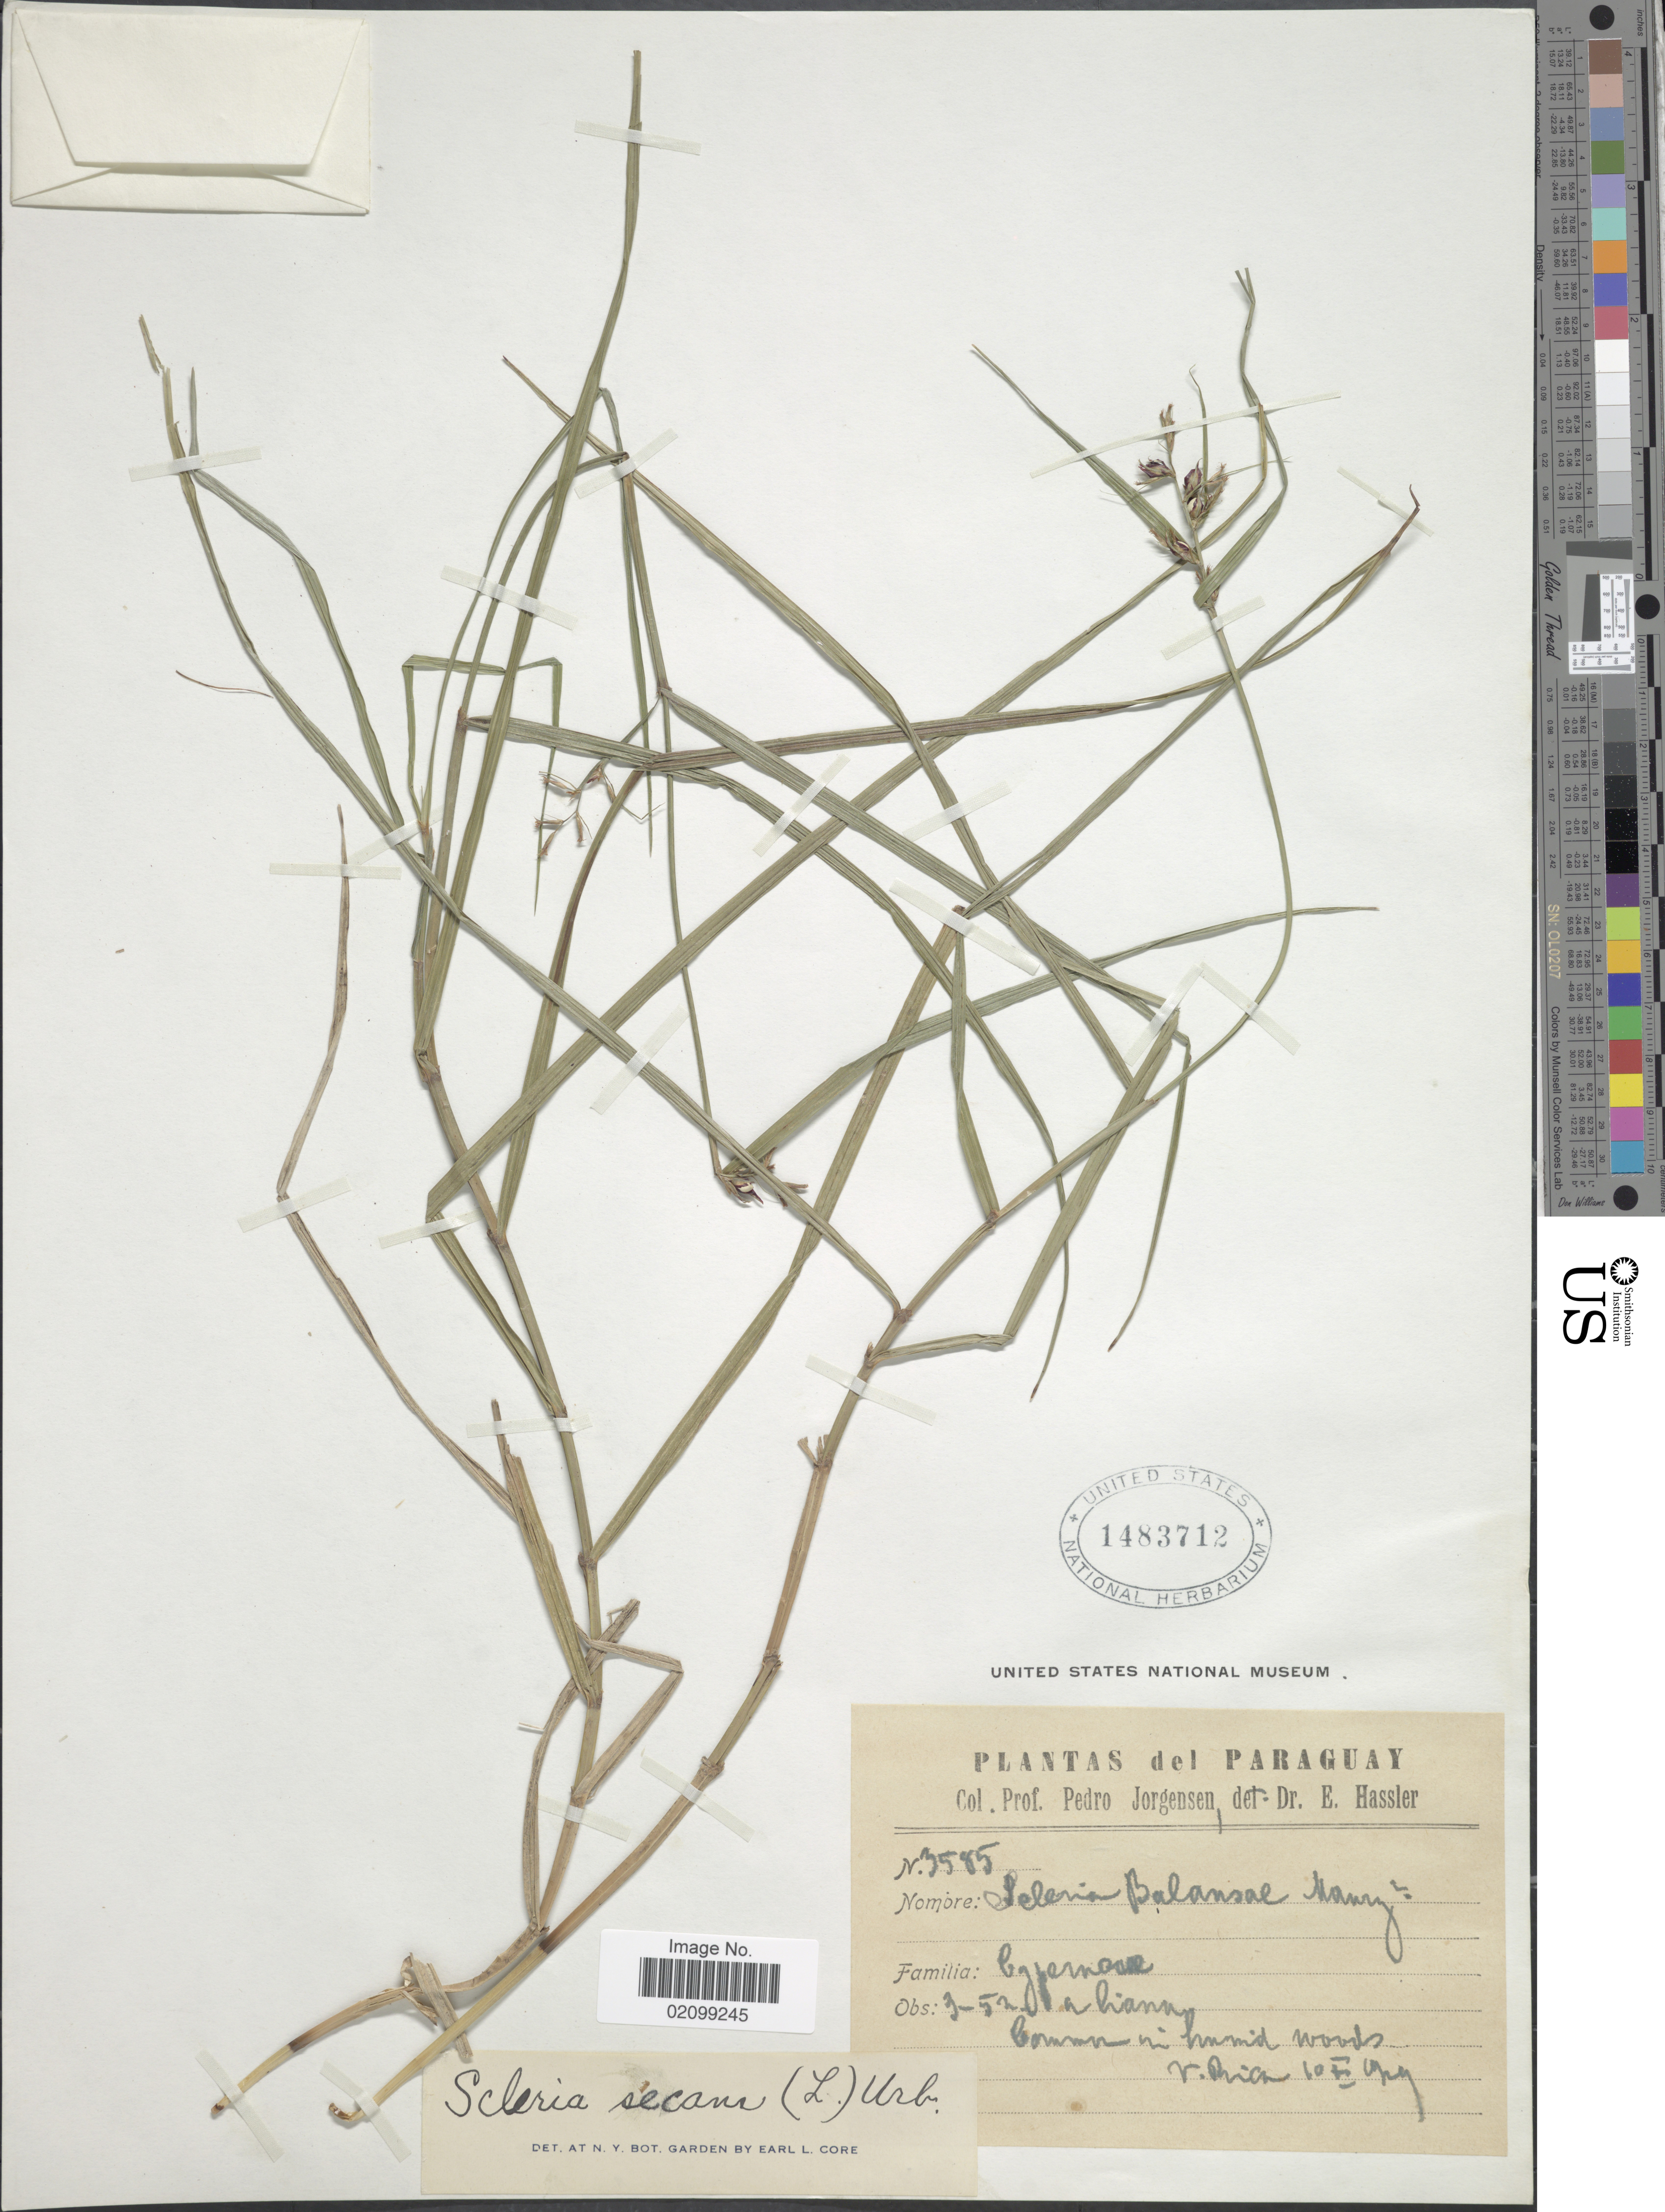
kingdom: Plantae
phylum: Tracheophyta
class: Liliopsida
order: Poales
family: Cyperaceae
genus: Scleria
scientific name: Scleria secans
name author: (L.) Urb.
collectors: P. Jörgensen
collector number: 3585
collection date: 1929-01-10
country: Paraguay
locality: V. Rica.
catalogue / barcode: US 1483712